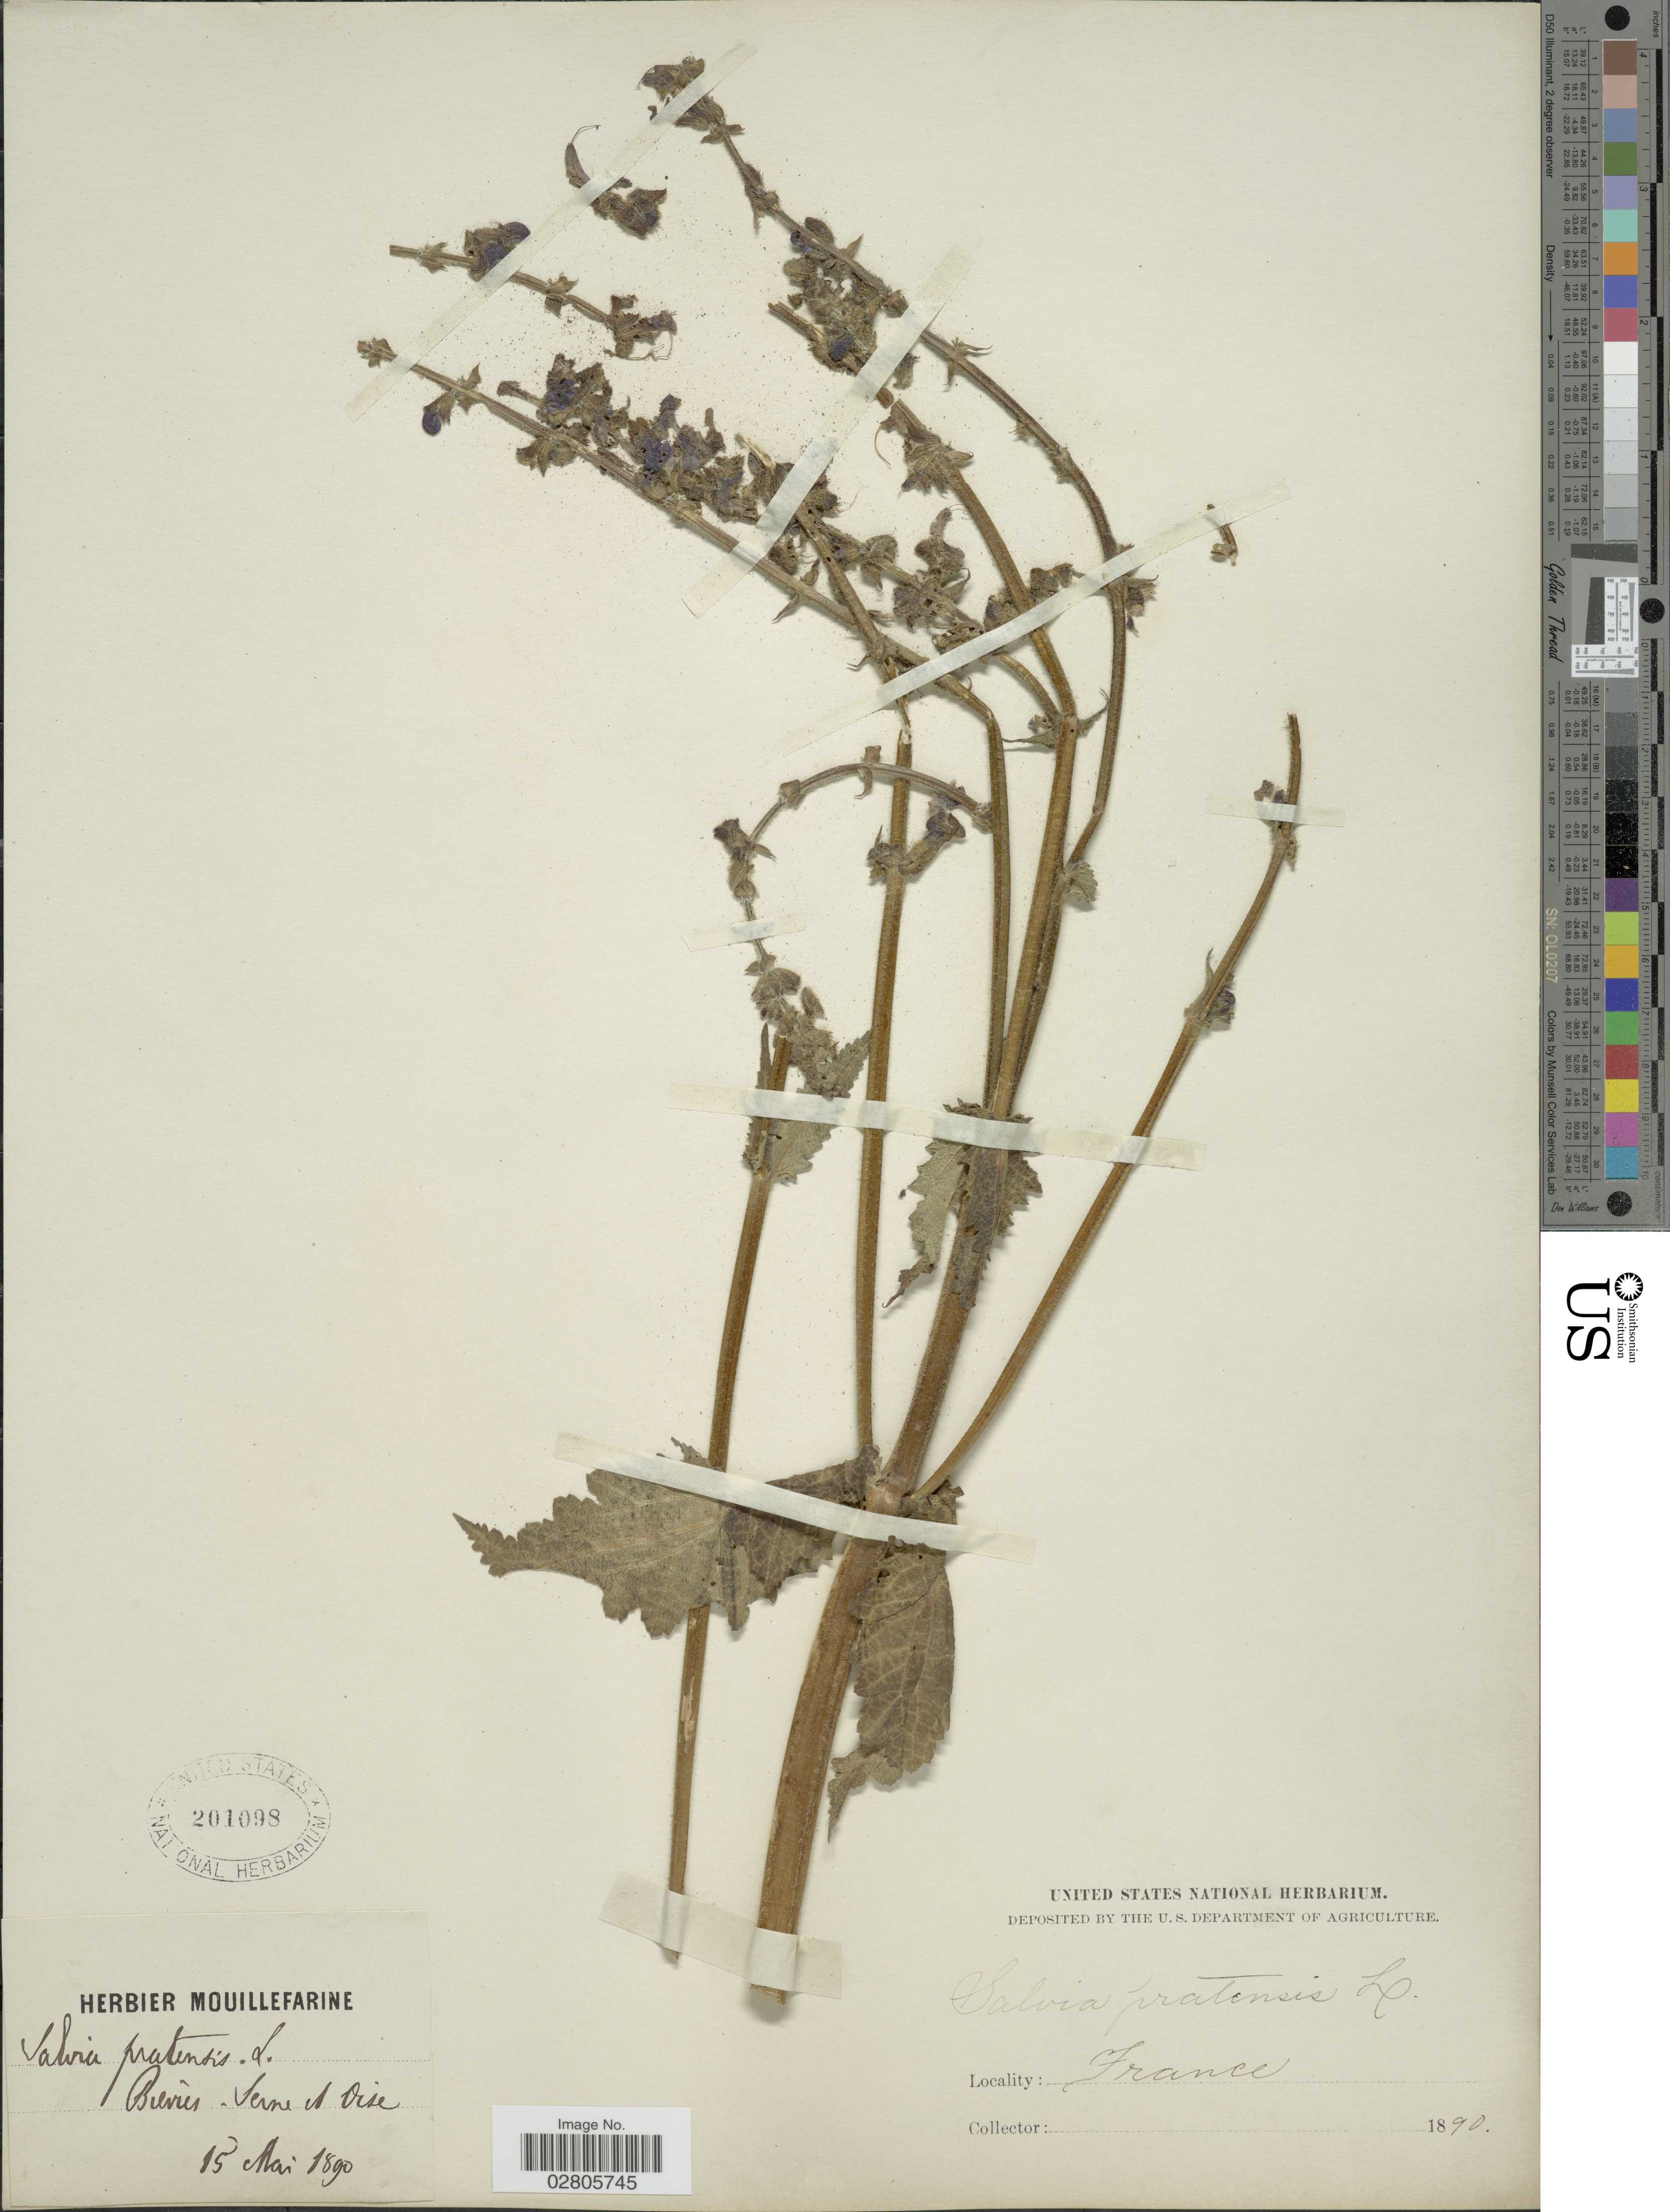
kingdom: Plantae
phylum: Tracheophyta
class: Magnoliopsida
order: Lamiales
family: Lamiaceae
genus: Salvia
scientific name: Salvia pratensis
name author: L.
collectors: ex herb. Mouillefarine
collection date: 1890-05-15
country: France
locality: Bienès-Seine et Oise.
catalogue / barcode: US 201098